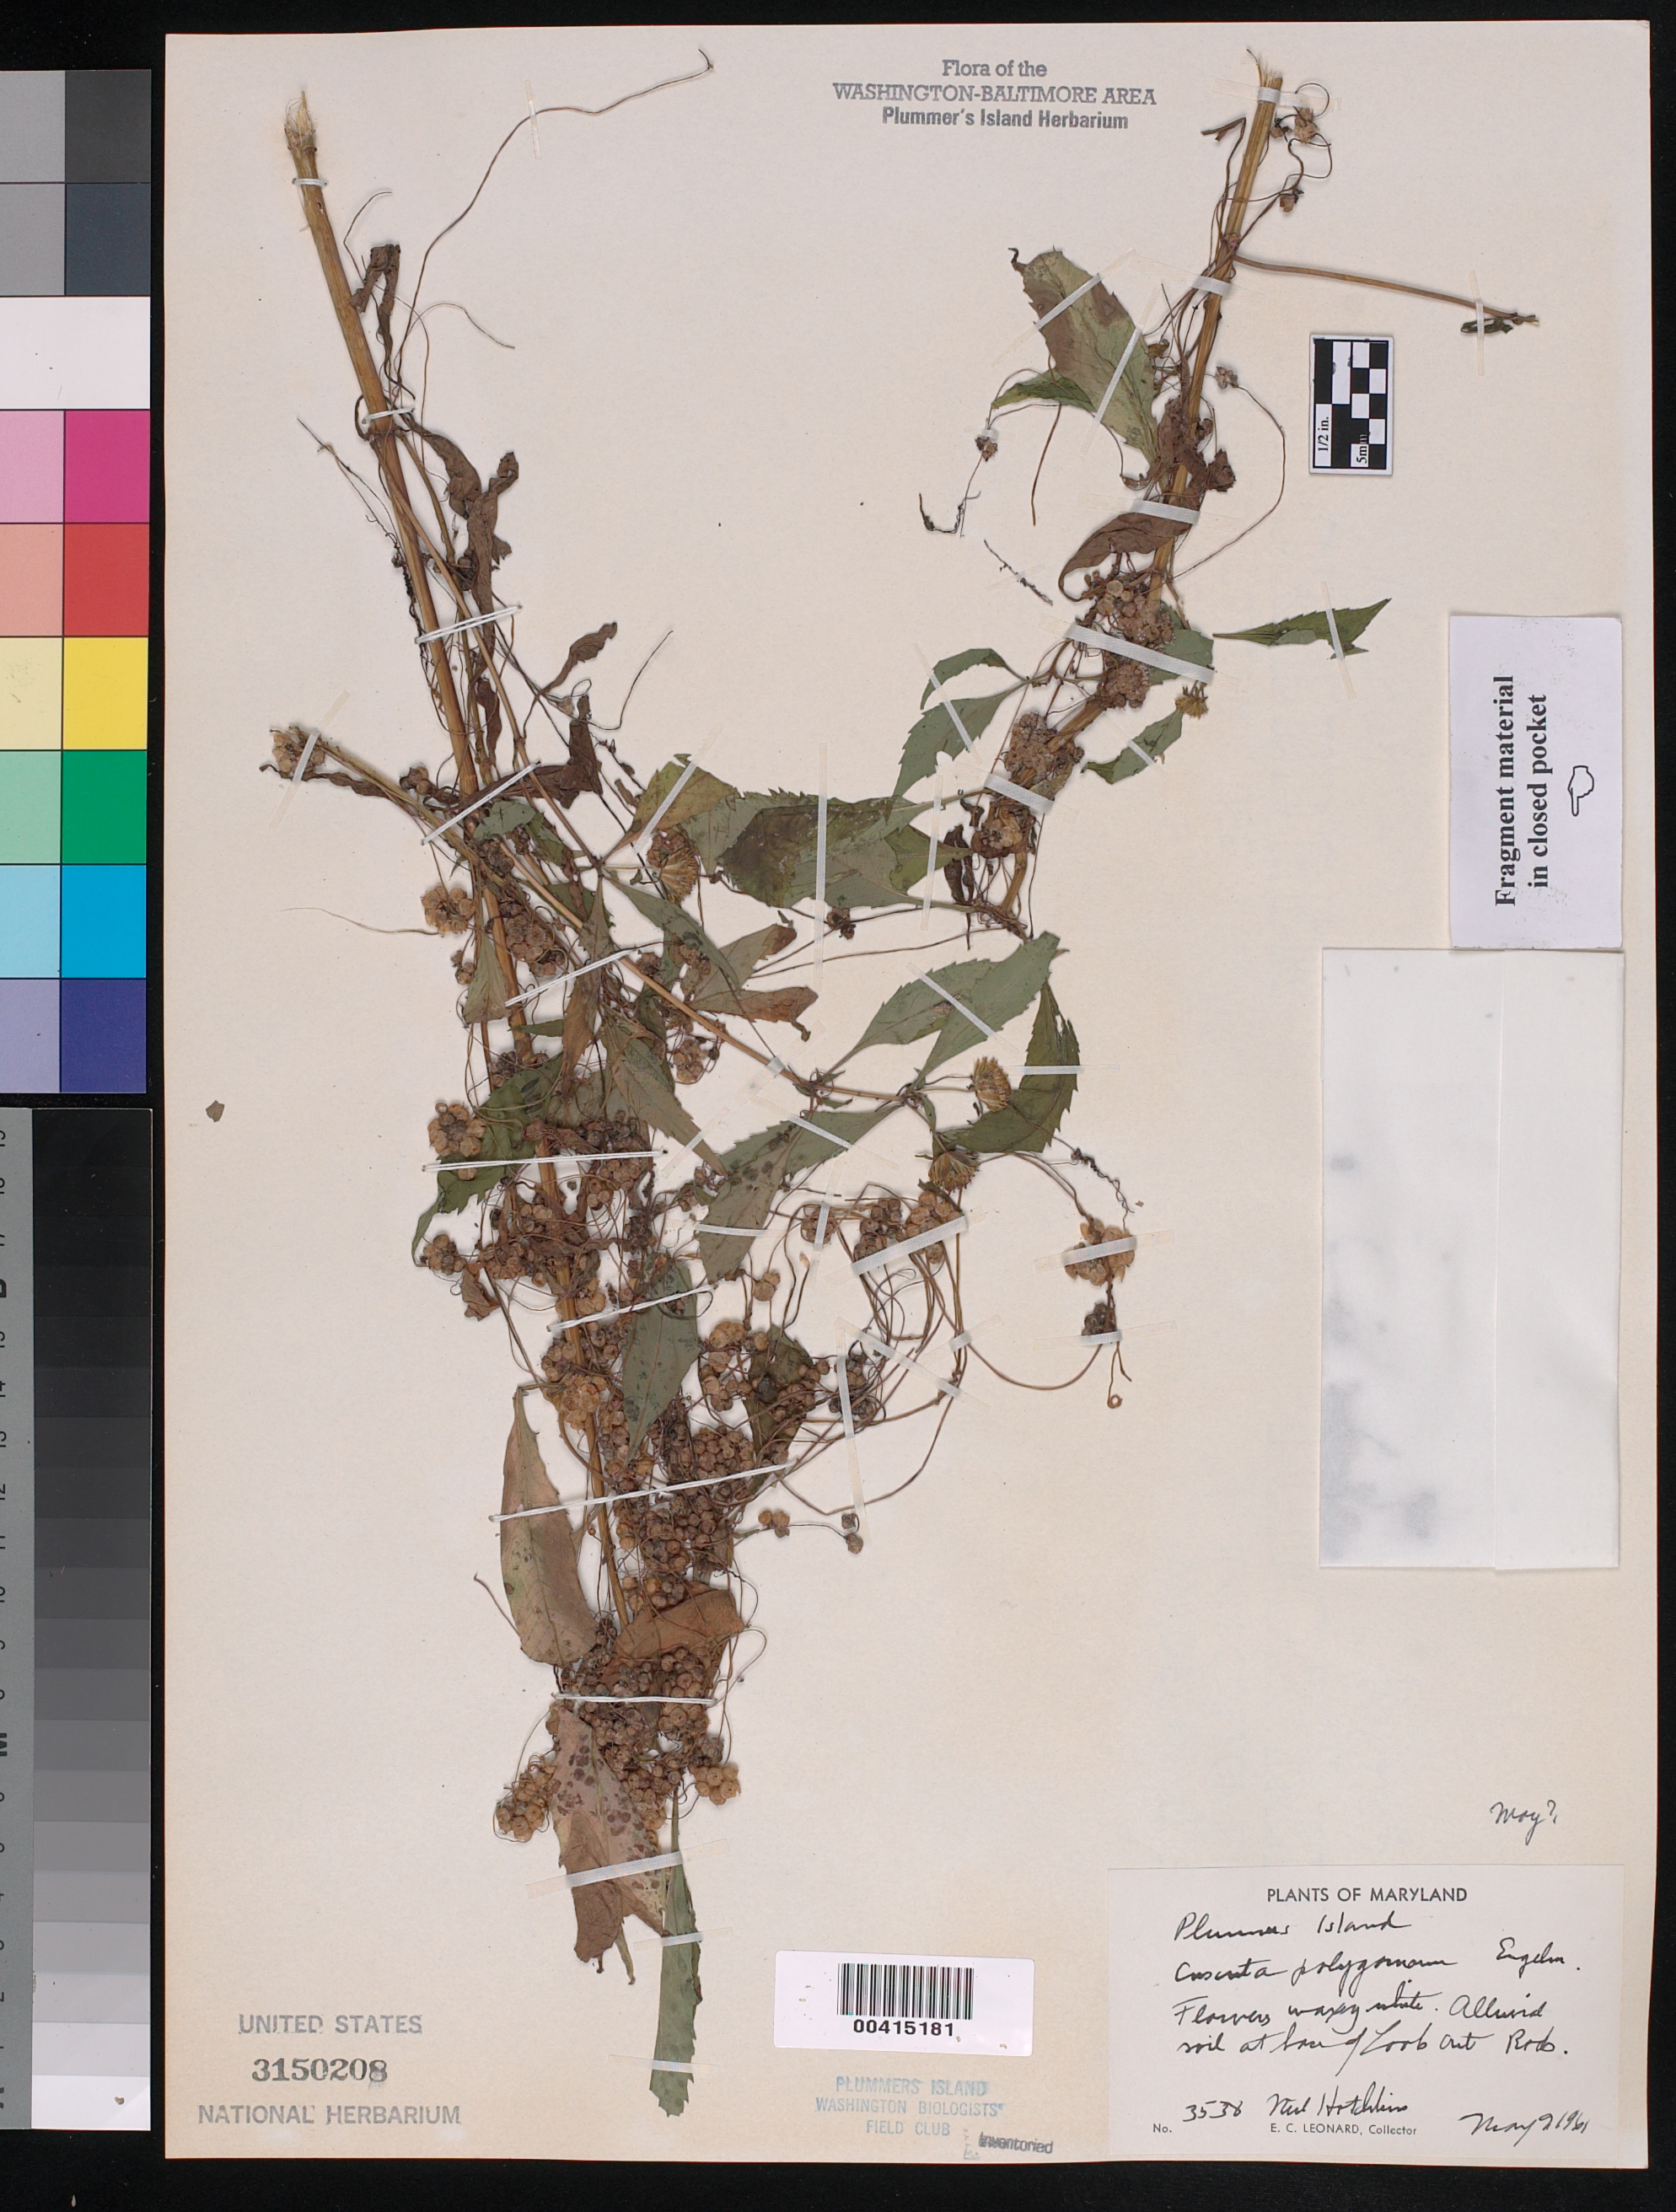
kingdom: Plantae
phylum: Tracheophyta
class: Magnoliopsida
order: Solanales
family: Convolvulaceae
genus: Cuscuta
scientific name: Cuscuta polygonorum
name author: Engelm.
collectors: N. Hotchkiss & E. C. Leonard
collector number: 3538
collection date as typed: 09 May 1961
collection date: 1961-05-09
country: United States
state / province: Maryland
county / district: Montgomery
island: Plummers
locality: Plummer's Island; base of Lookout Rock C. & O. Canal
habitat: Alluvial soil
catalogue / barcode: US 3150208